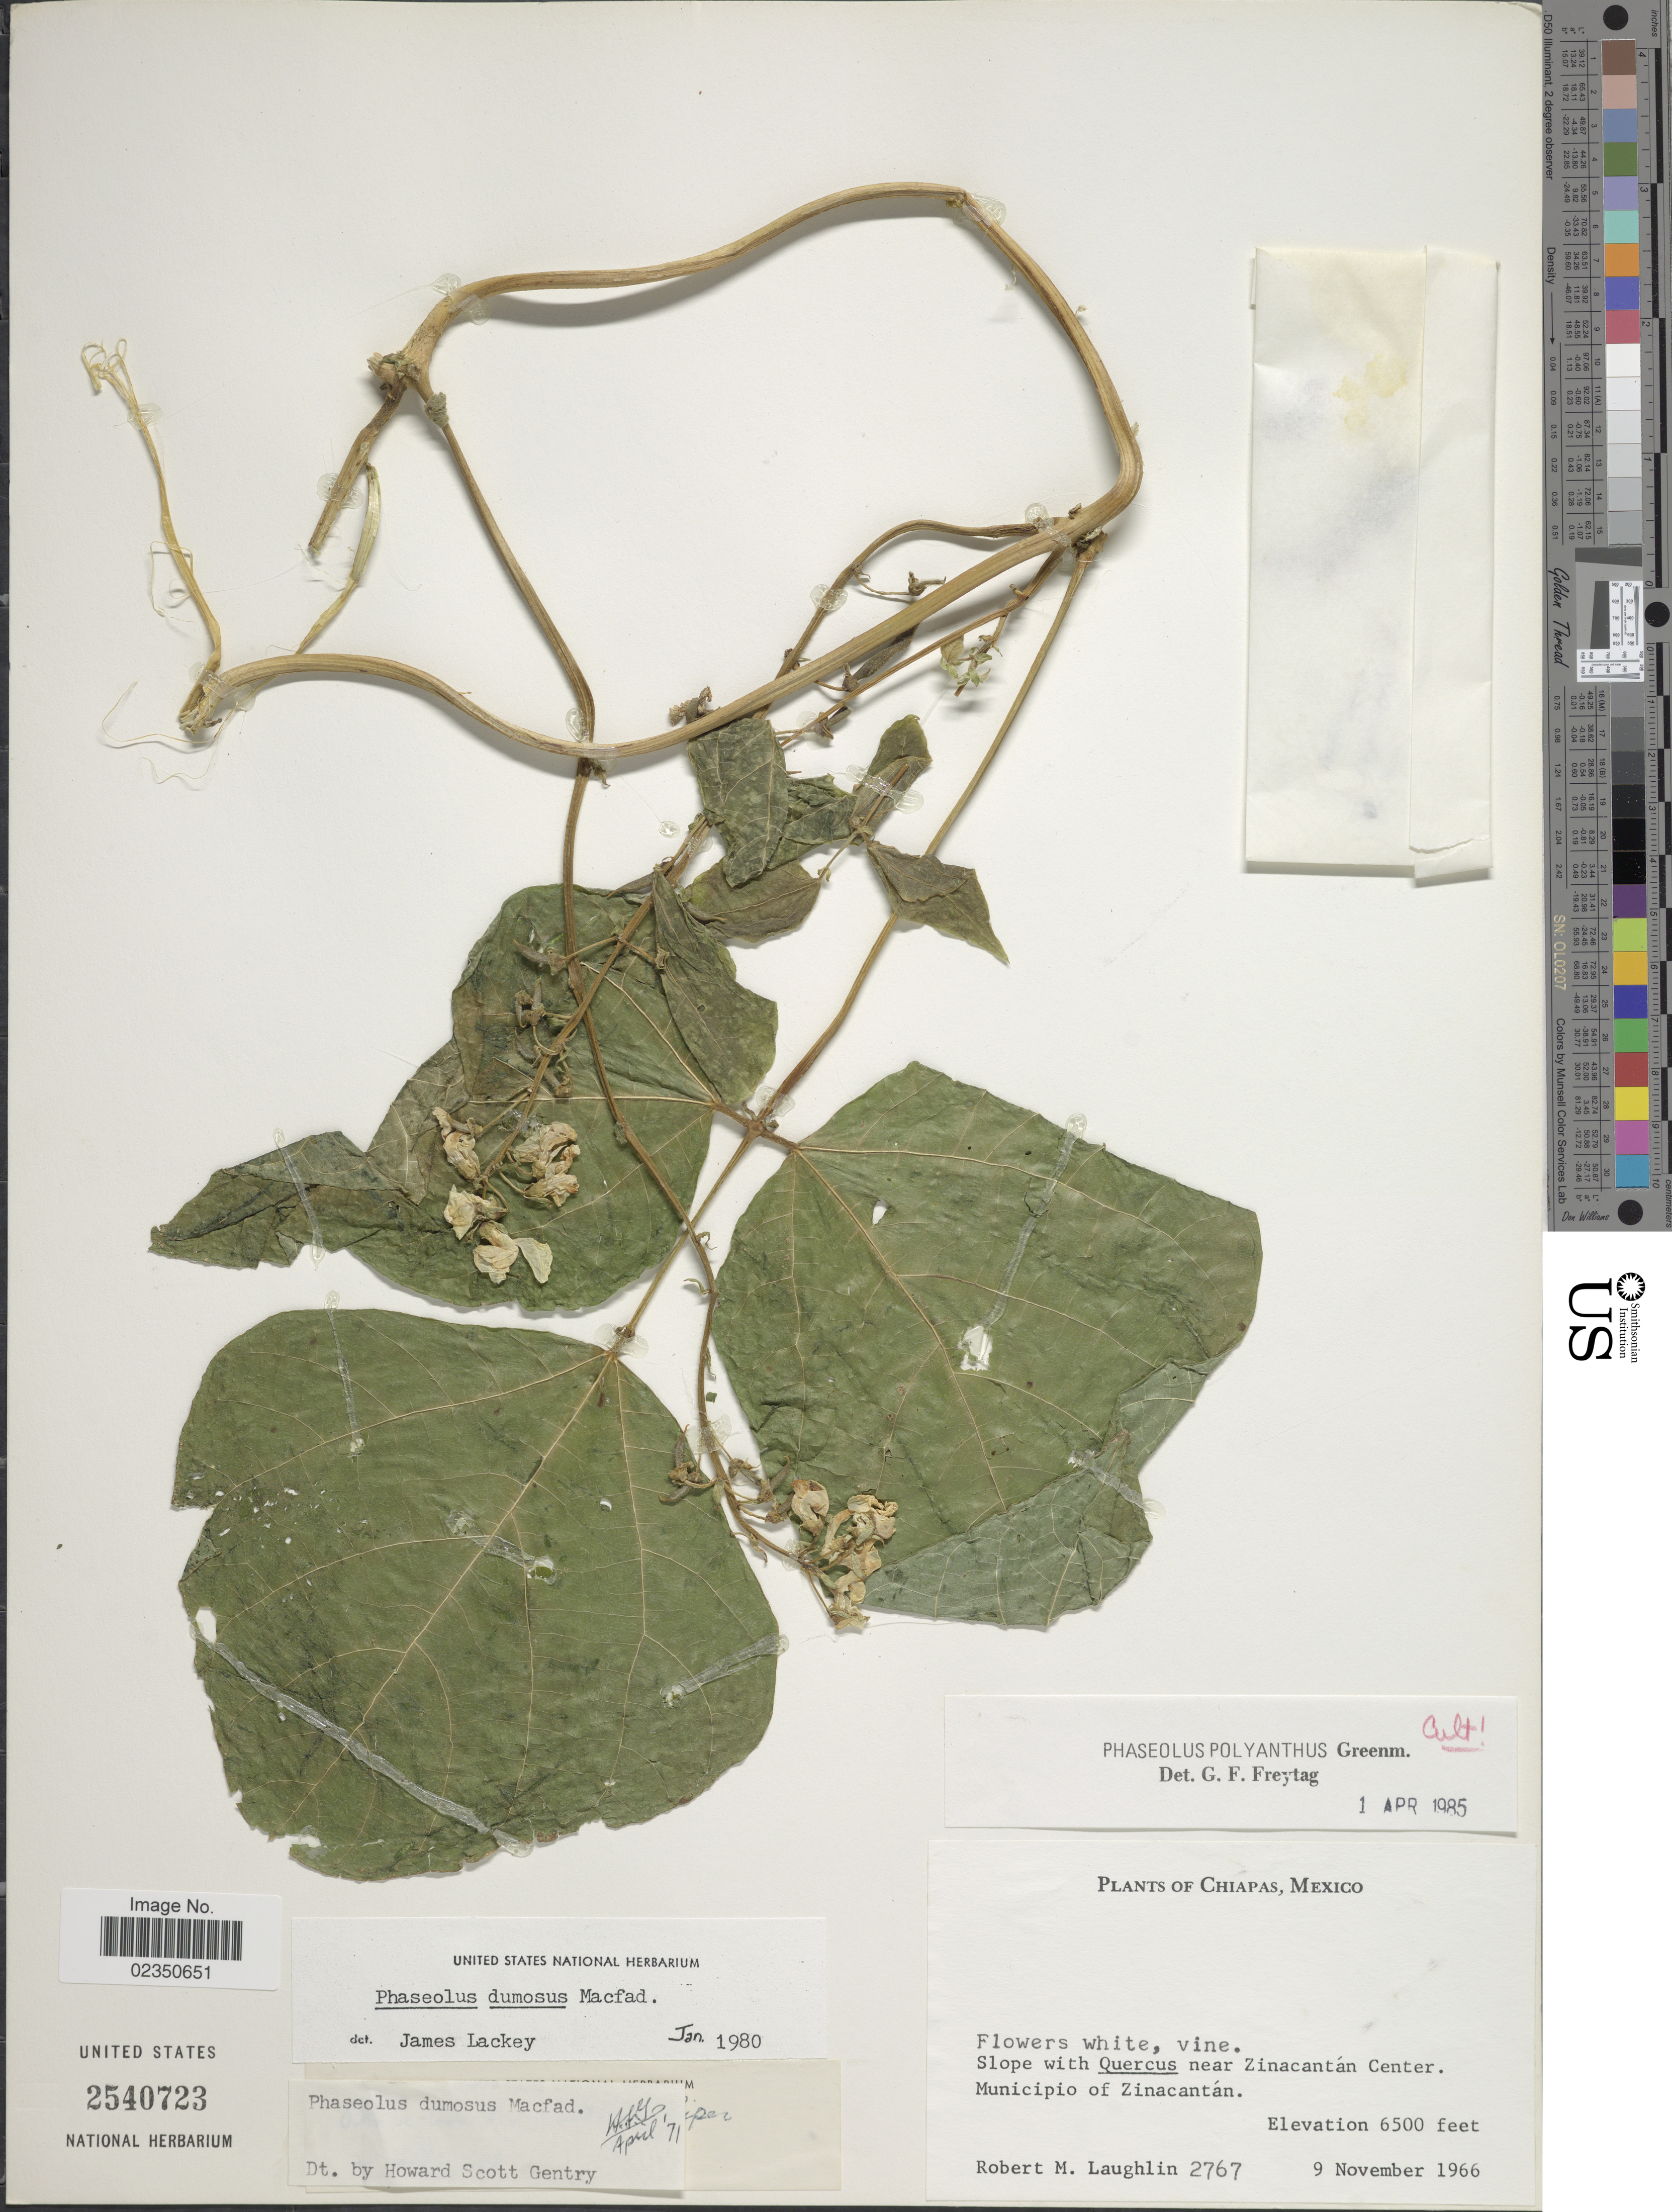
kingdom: Plantae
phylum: Tracheophyta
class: Magnoliopsida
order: Fabales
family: Fabaceae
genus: Phaseolus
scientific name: Phaseolus dumosus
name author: Macfad.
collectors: R. M. Laughlin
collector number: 2767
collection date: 1966-11-09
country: Mexico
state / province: Chiapas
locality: Slope near Zinacantan Center, Municipio of Zinacantan.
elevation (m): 1981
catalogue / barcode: US 2540723